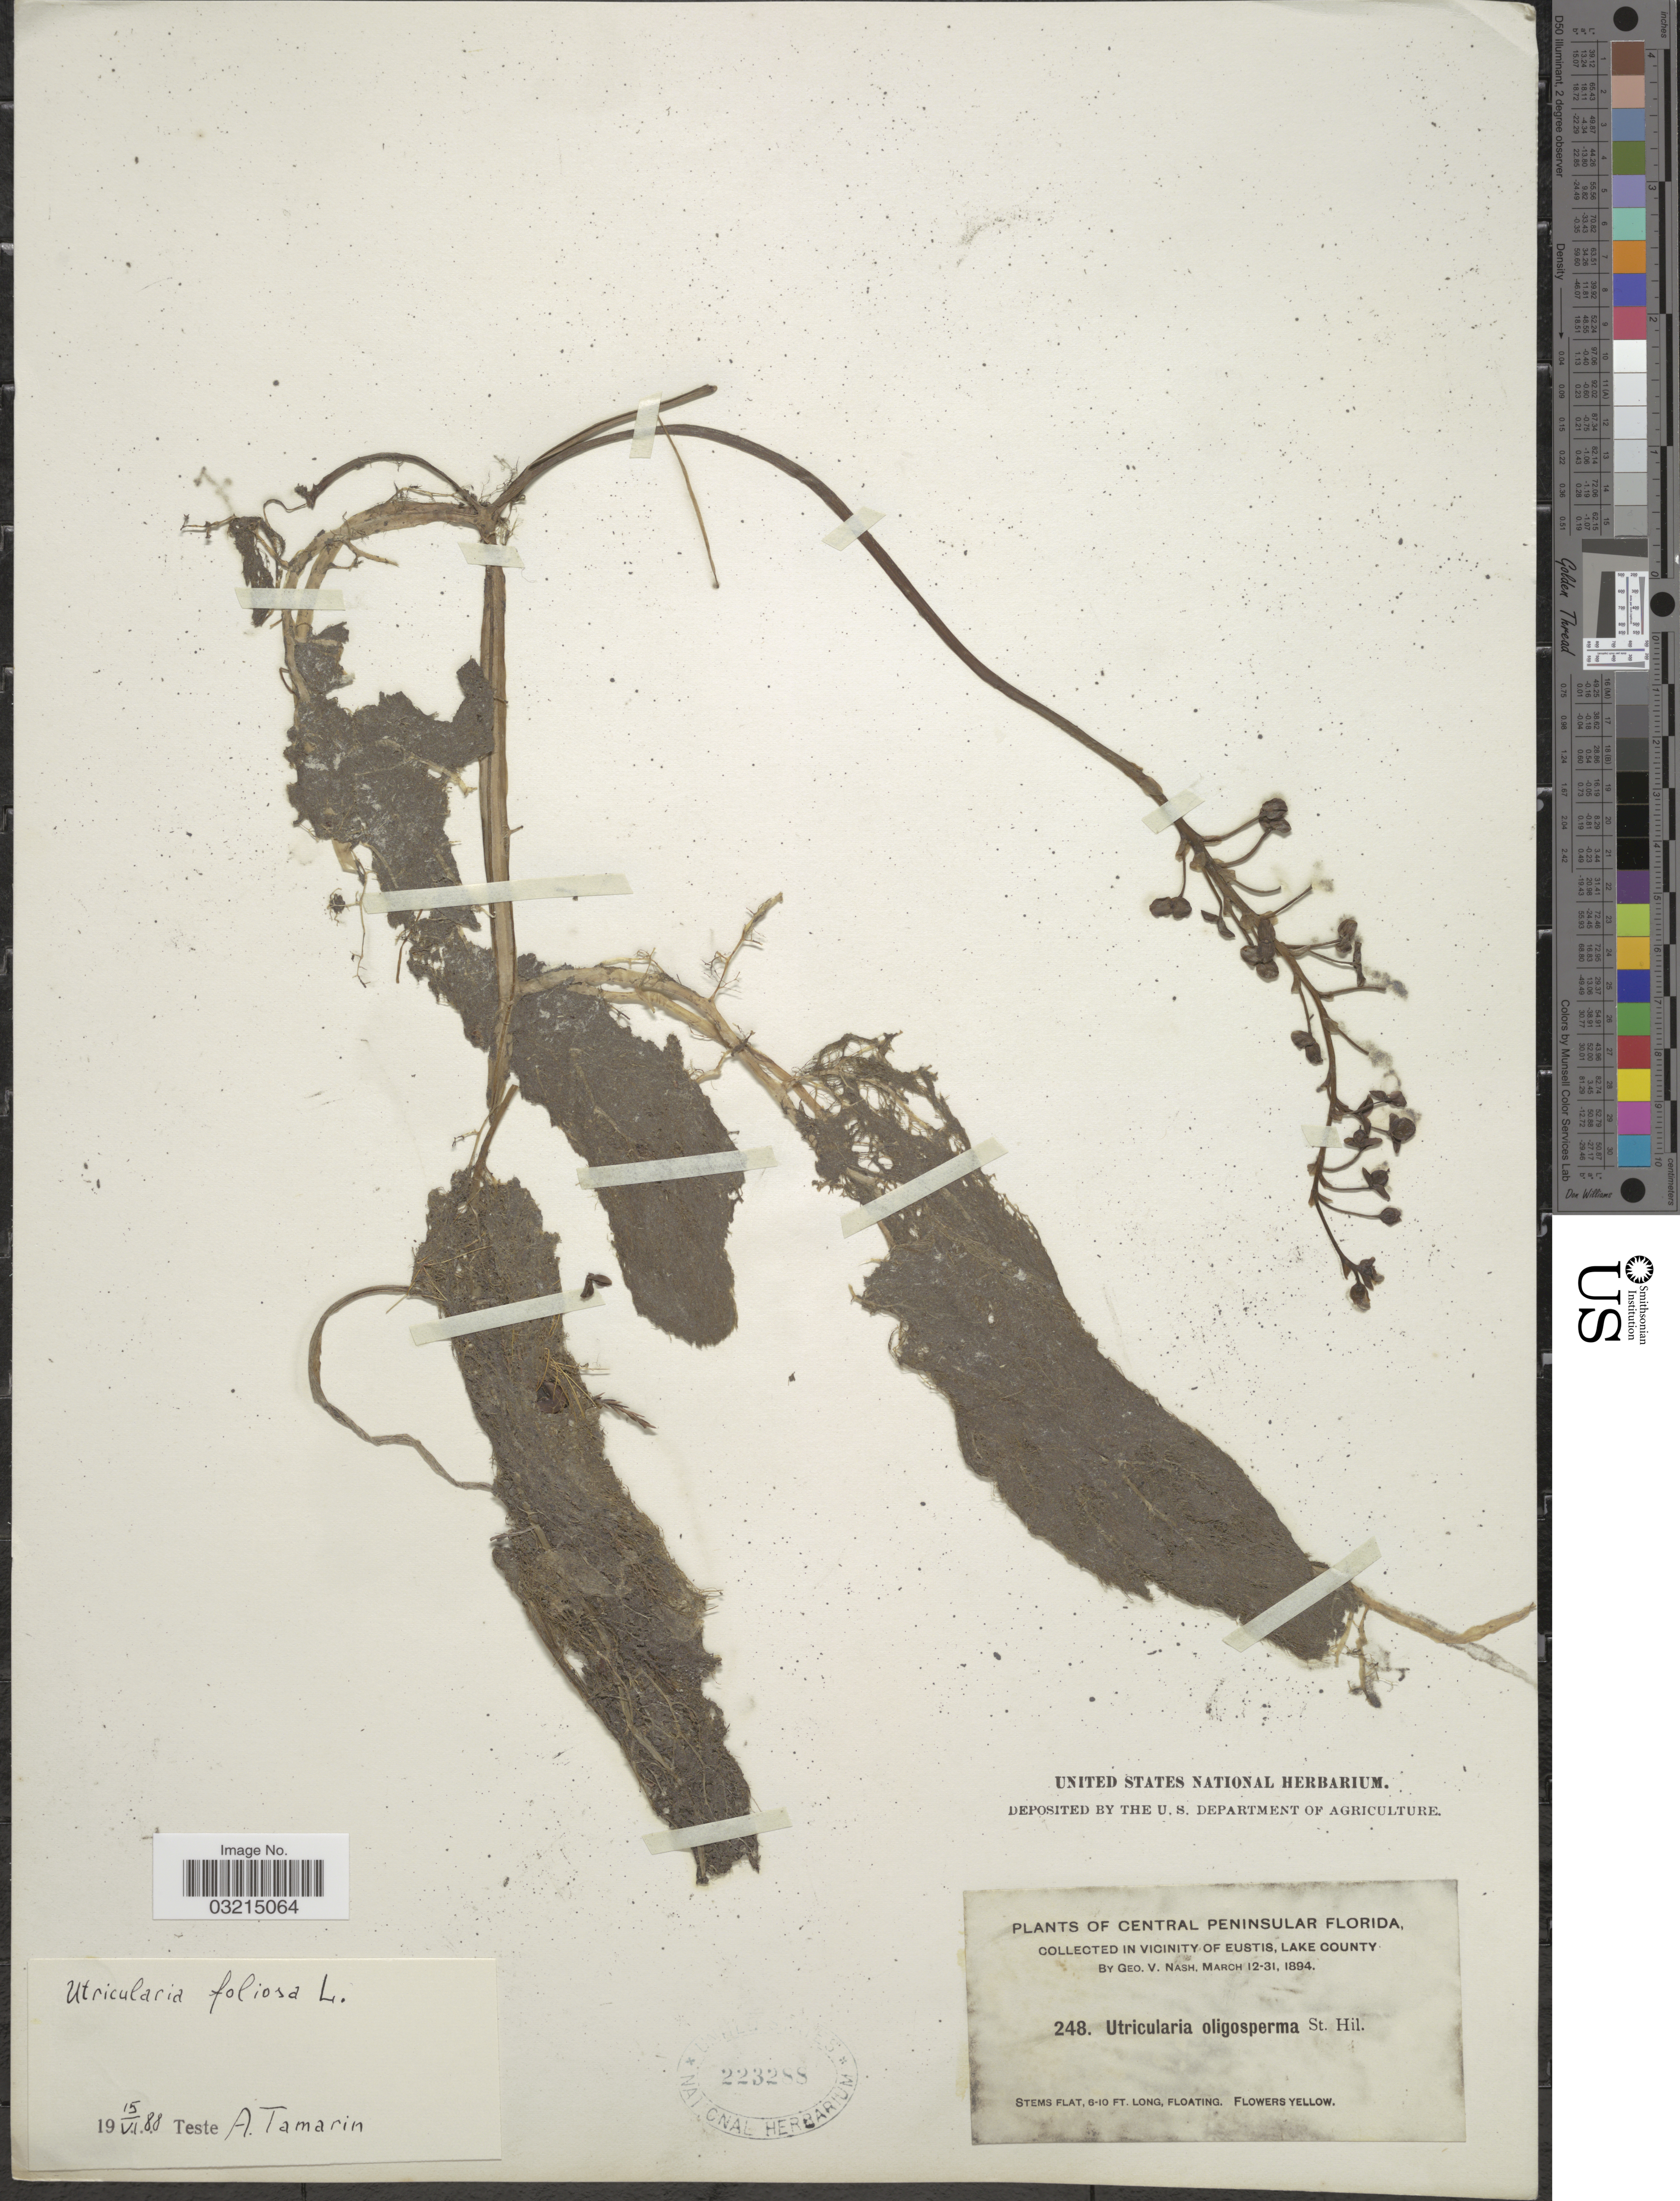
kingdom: Plantae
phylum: Tracheophyta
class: Magnoliopsida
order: Lamiales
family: Lentibulariaceae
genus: Utricularia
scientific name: Utricularia foliosa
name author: L.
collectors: G. V. Nash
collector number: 248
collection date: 1894-03-12/1894-03-31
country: United States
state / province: Florida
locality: Central Peninsular Florida. In vicinity of Eustis, Lake County.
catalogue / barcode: US 223288